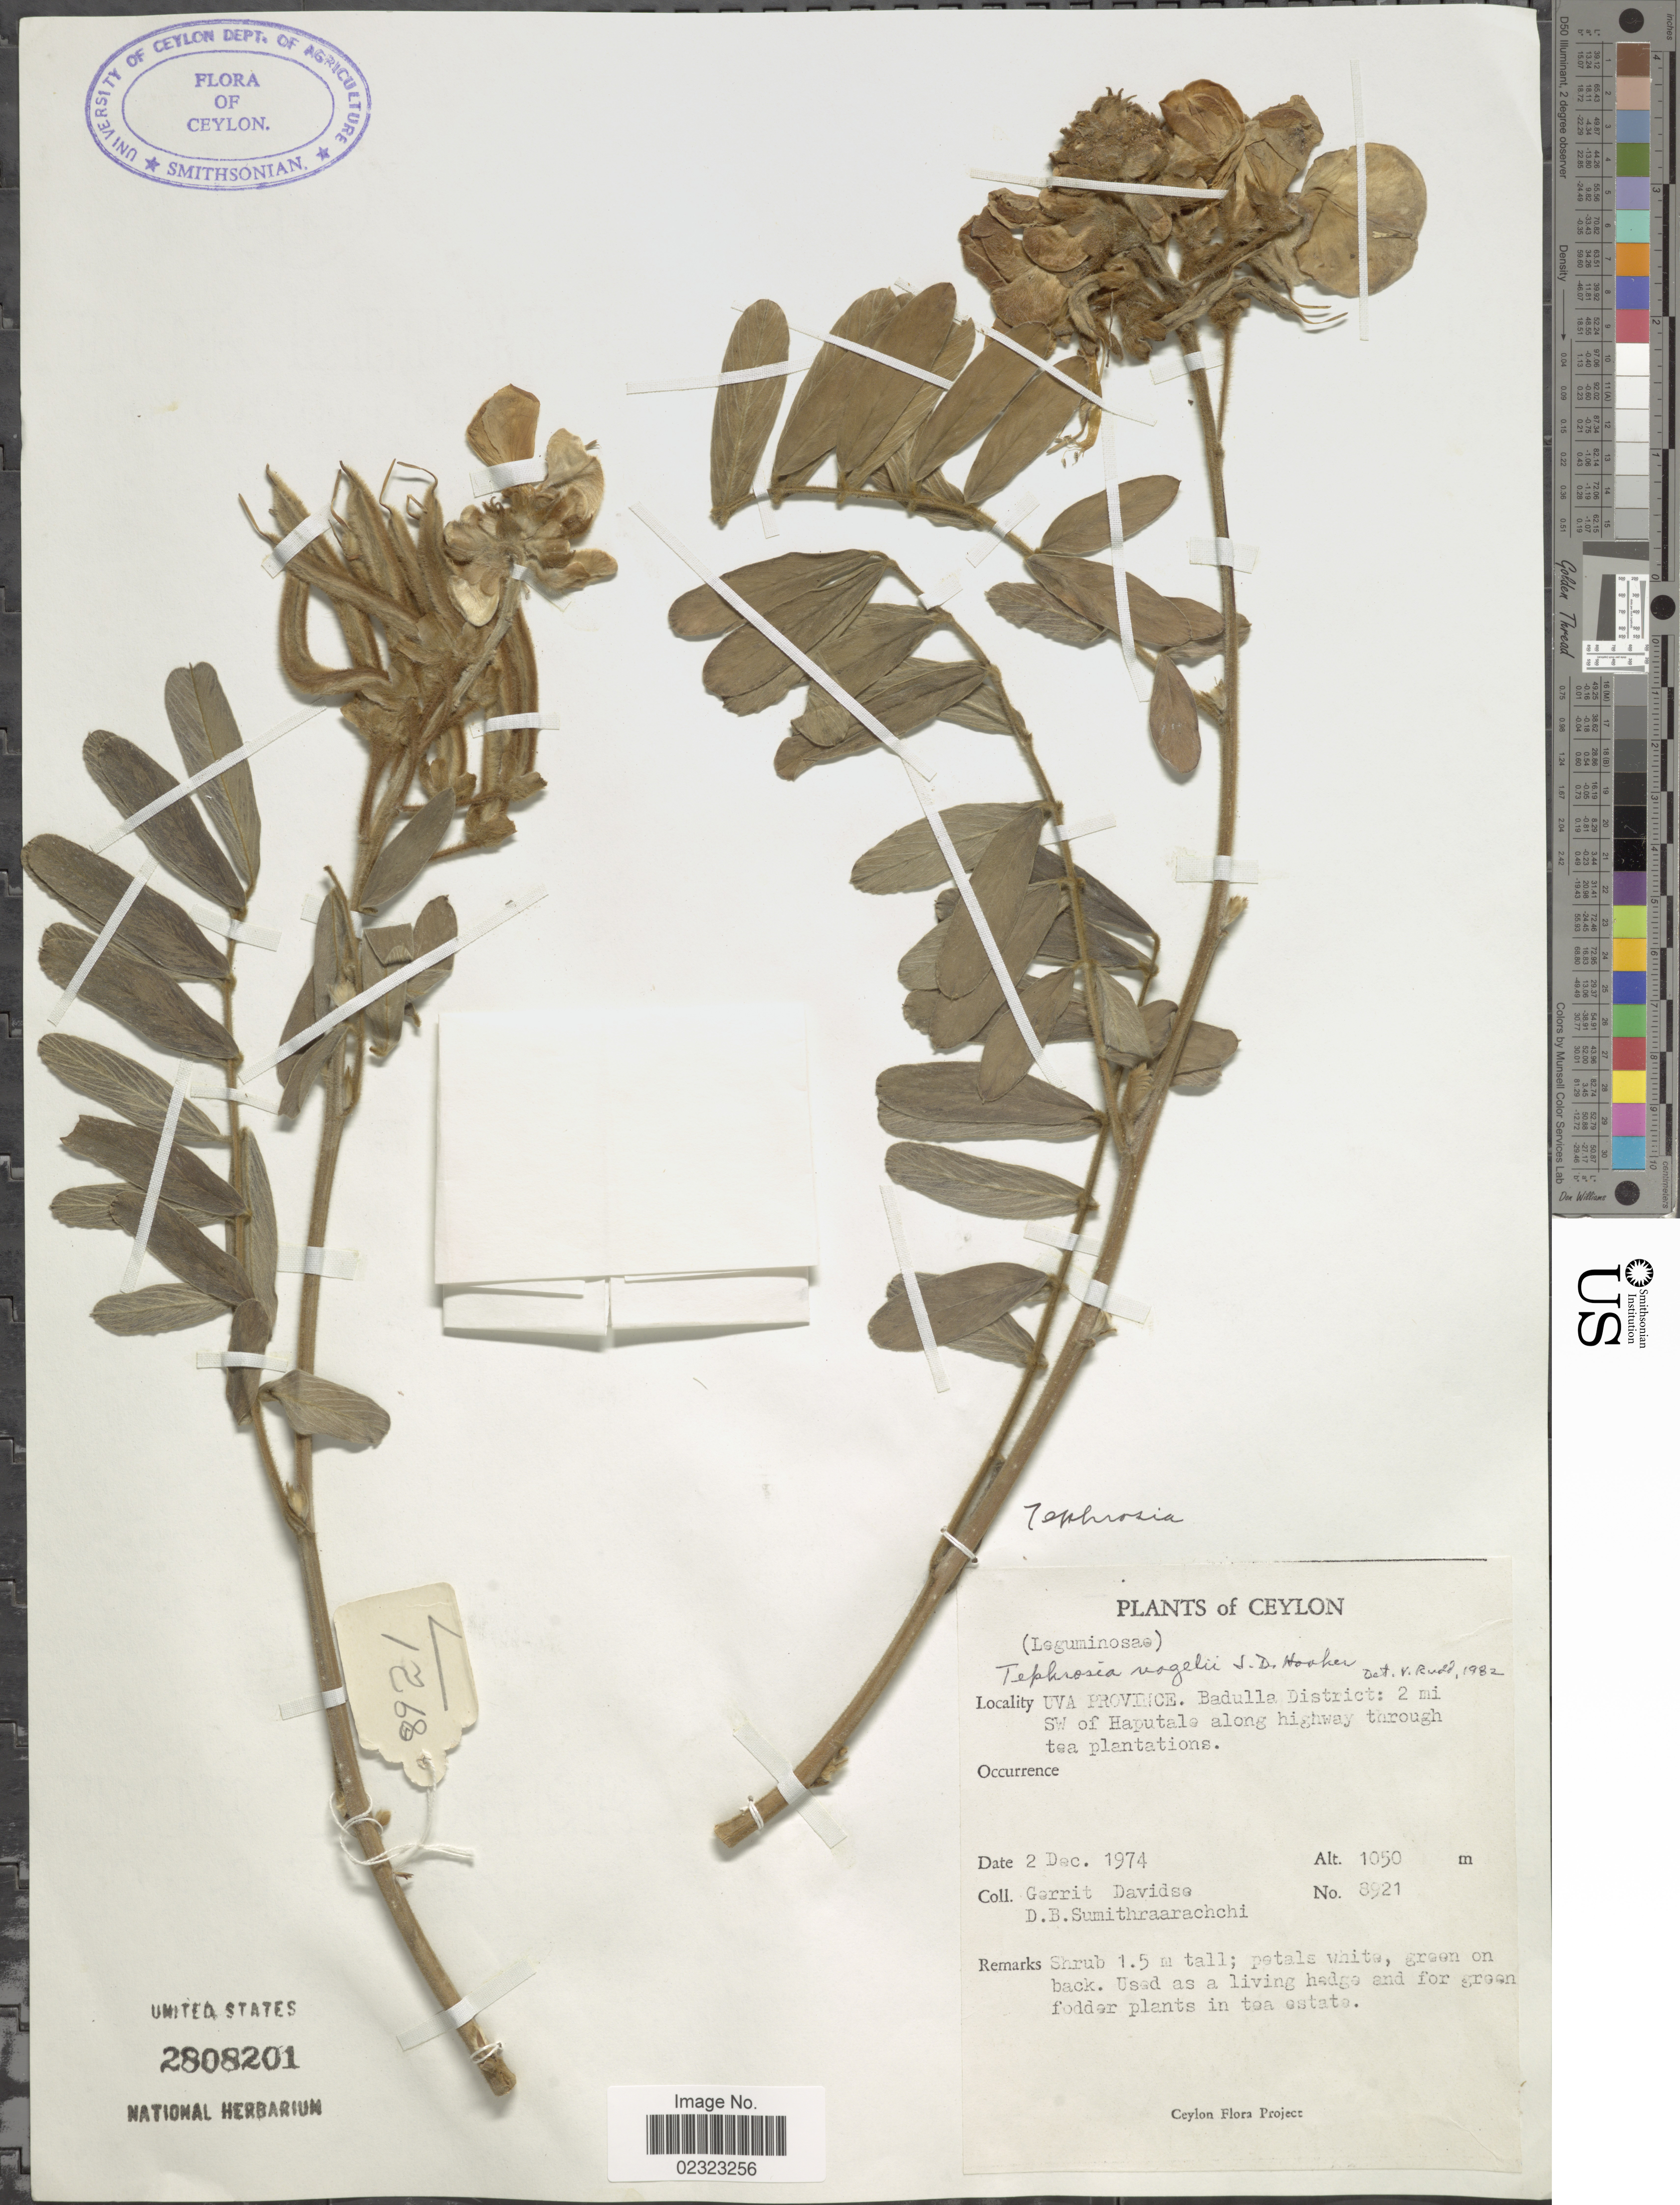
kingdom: Plantae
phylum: Tracheophyta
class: Magnoliopsida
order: Fabales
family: Fabaceae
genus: Tephrosia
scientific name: Tephrosia vogelii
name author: Hook. f.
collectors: G. Davidse & D. B. Sumithraarachchi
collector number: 8921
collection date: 1974-12-02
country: Sri Lanka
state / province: Uva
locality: Ceylon, Badulla District: 2 mi SW of Haputale along highway through tea plantations.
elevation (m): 1050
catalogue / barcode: US 2808201